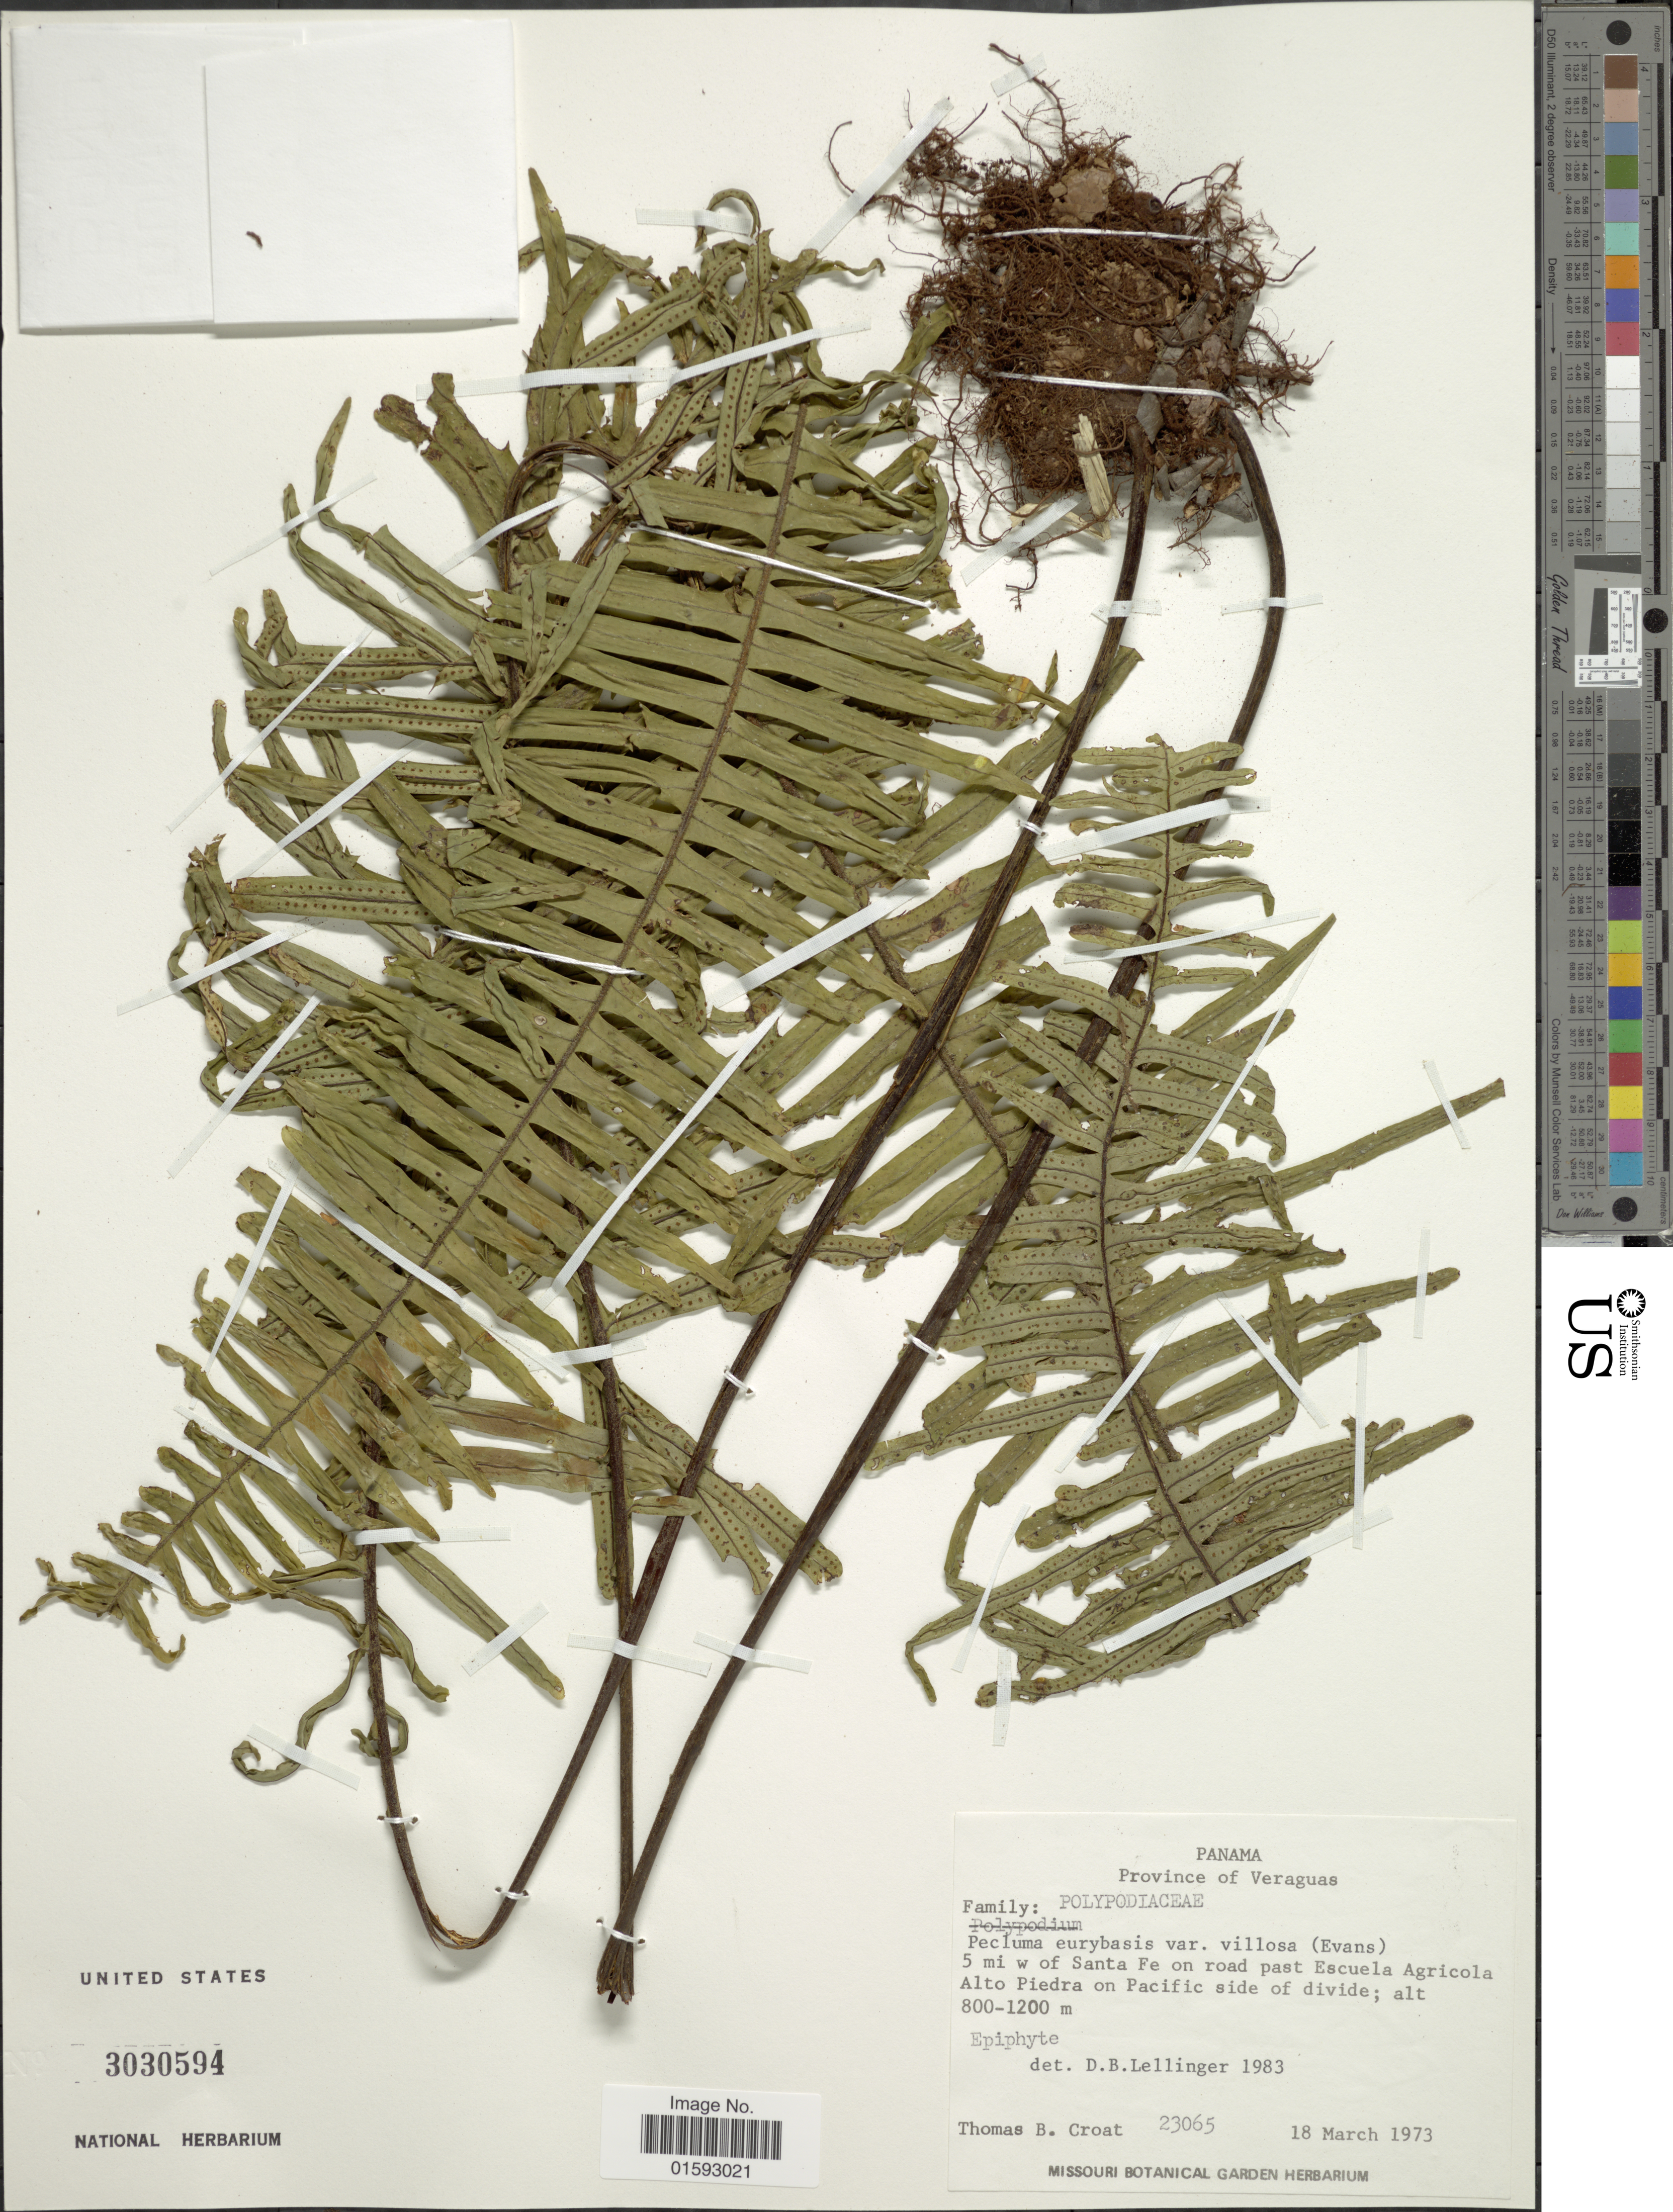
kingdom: Plantae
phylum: Tracheophyta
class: Polypodiopsida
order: Polypodiales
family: Polypodiaceae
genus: Pecluma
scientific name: Pecluma eurybasis var. villosa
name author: (A.M. Evans) Lellinger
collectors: T. B. Croat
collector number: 23065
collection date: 1973-03-18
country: Panama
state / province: Veraguas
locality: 5 mi w of Santa Fe on road past Escuela Agricola Alto Piedra on Pacific side of divide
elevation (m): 800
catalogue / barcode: US 3030594